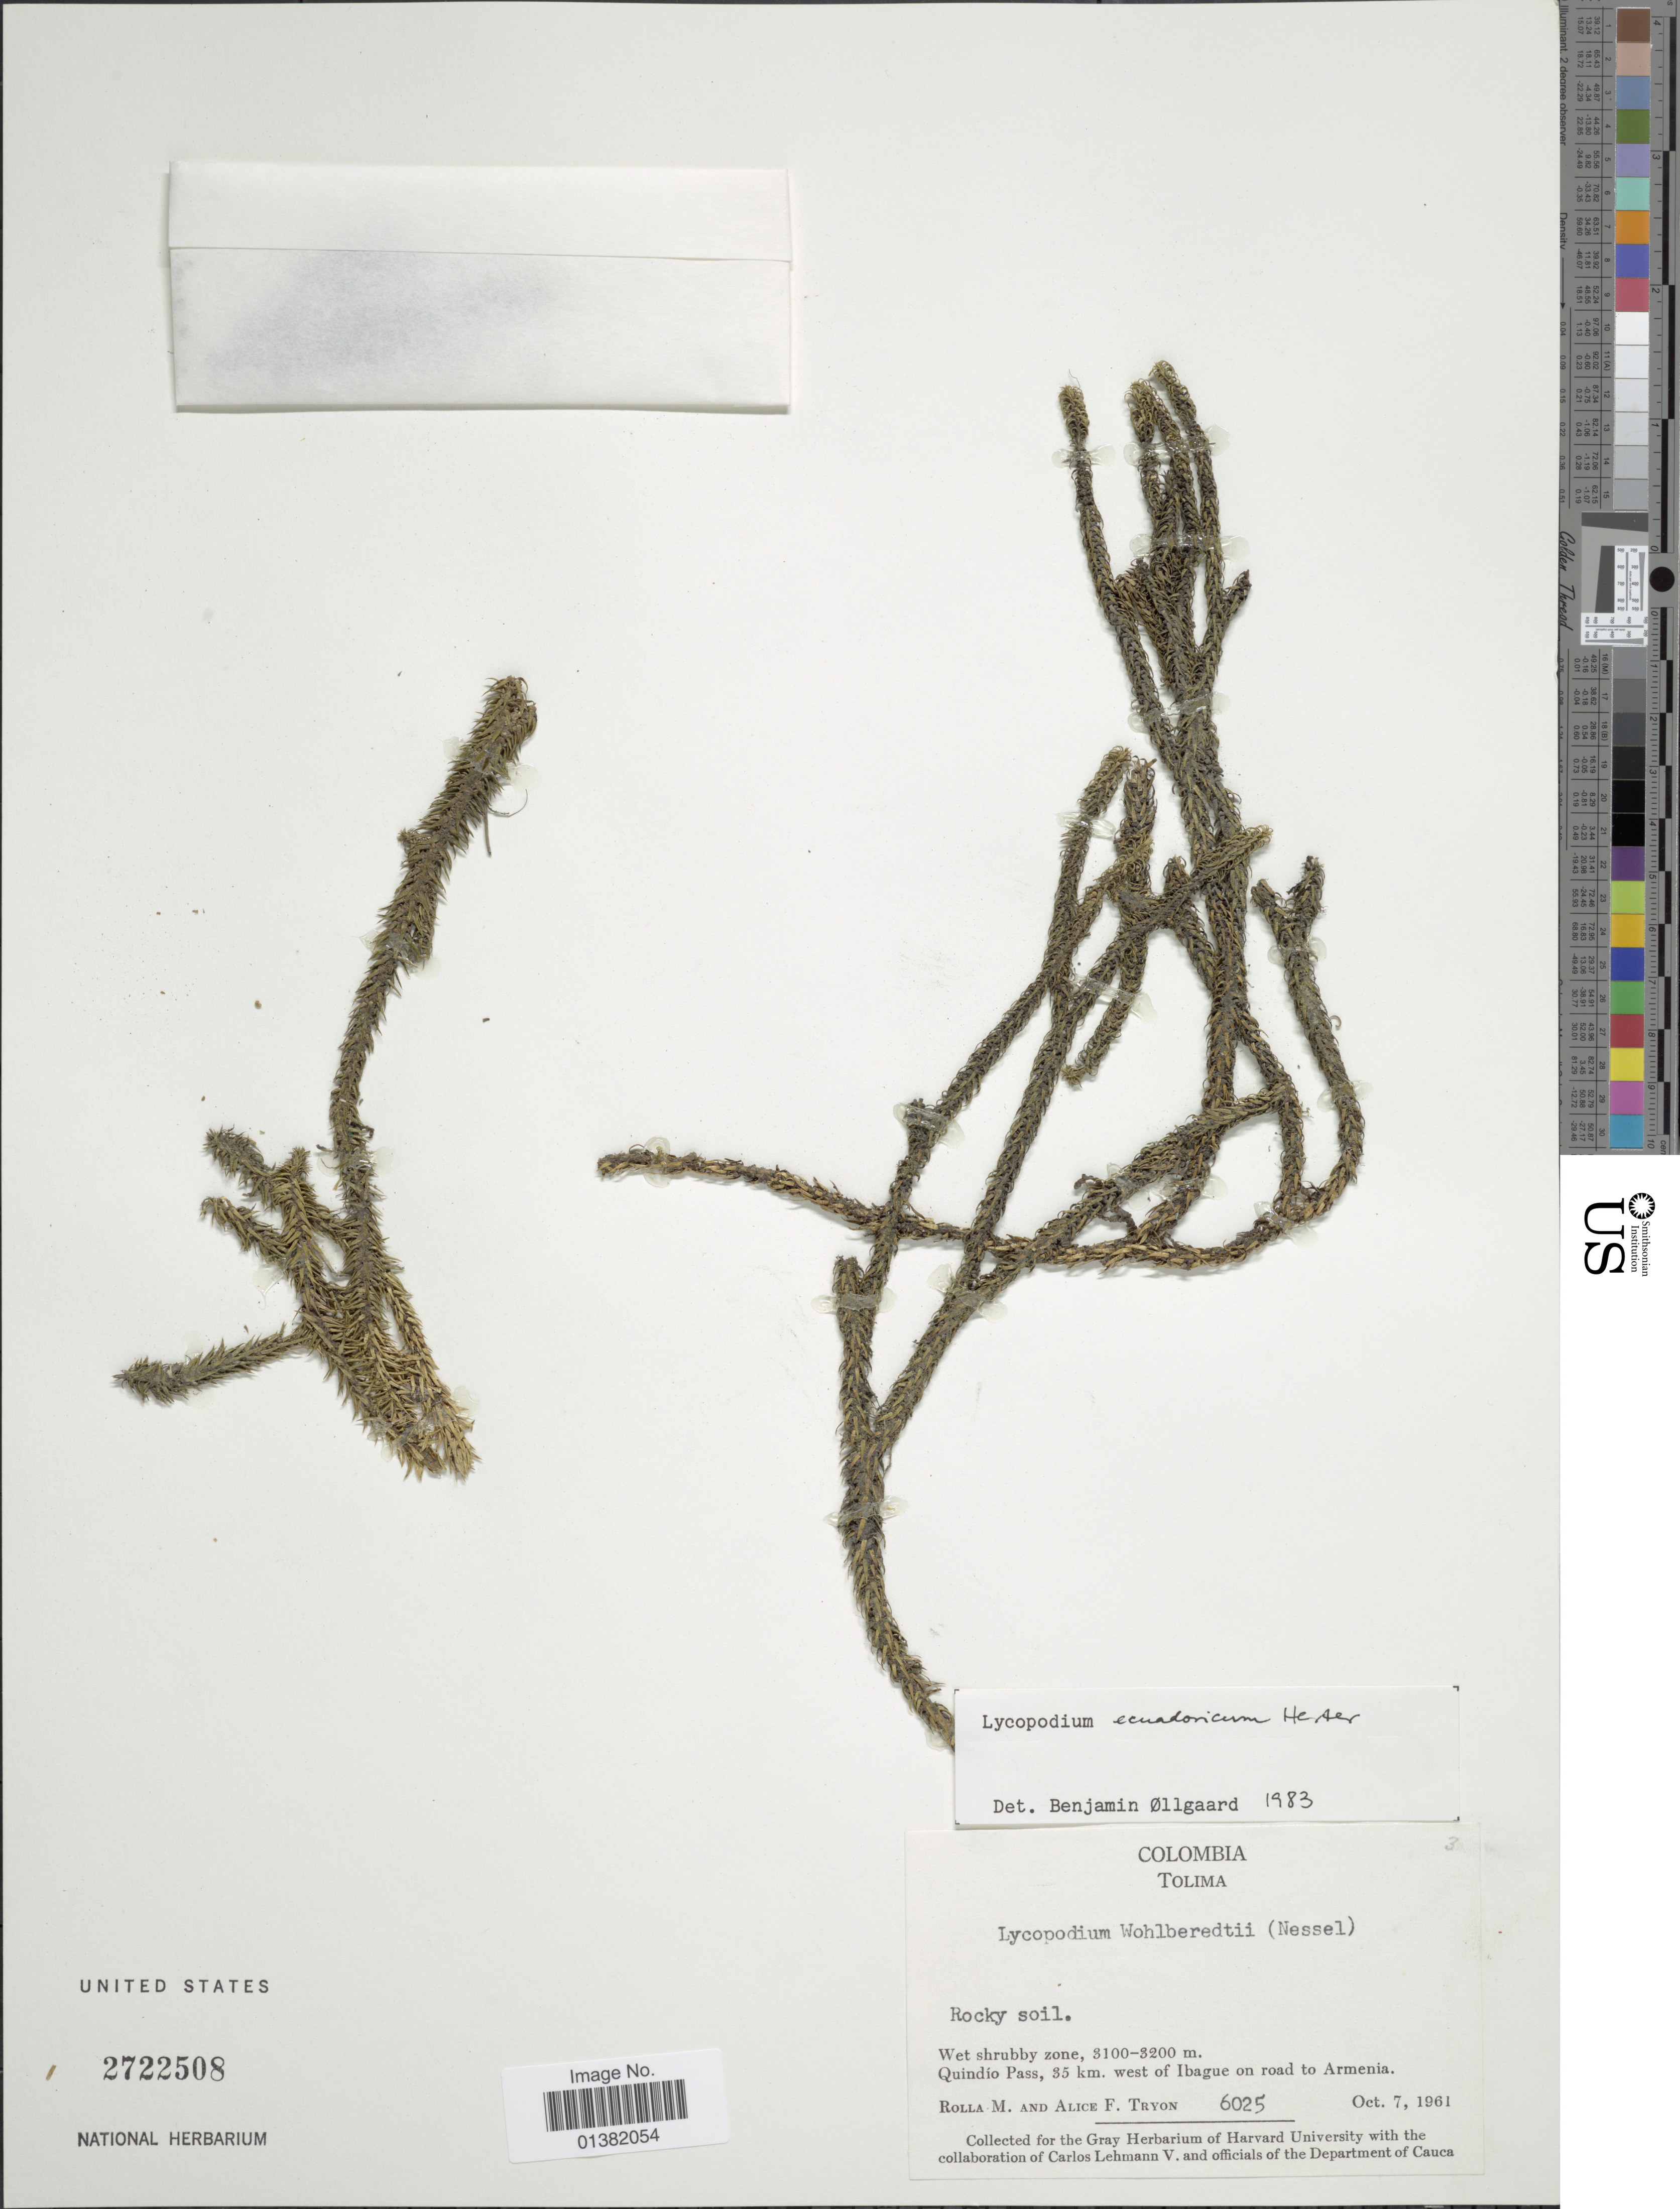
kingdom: Plantae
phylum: Tracheophyta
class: Lycopodiopsida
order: Lycopodiales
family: Lycopodiaceae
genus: Phlegmariurus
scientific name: Phlegmariurus eversus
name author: (Poir.) B. Øllg.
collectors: R. M. Tryon & A. F. Tryon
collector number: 6025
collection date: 1961-10-07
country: Colombia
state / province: Tolima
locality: Wet shrubby zone, Quindío Pass, 35 km. west of Ibague on road to Armenia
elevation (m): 3100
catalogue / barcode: US 2722508